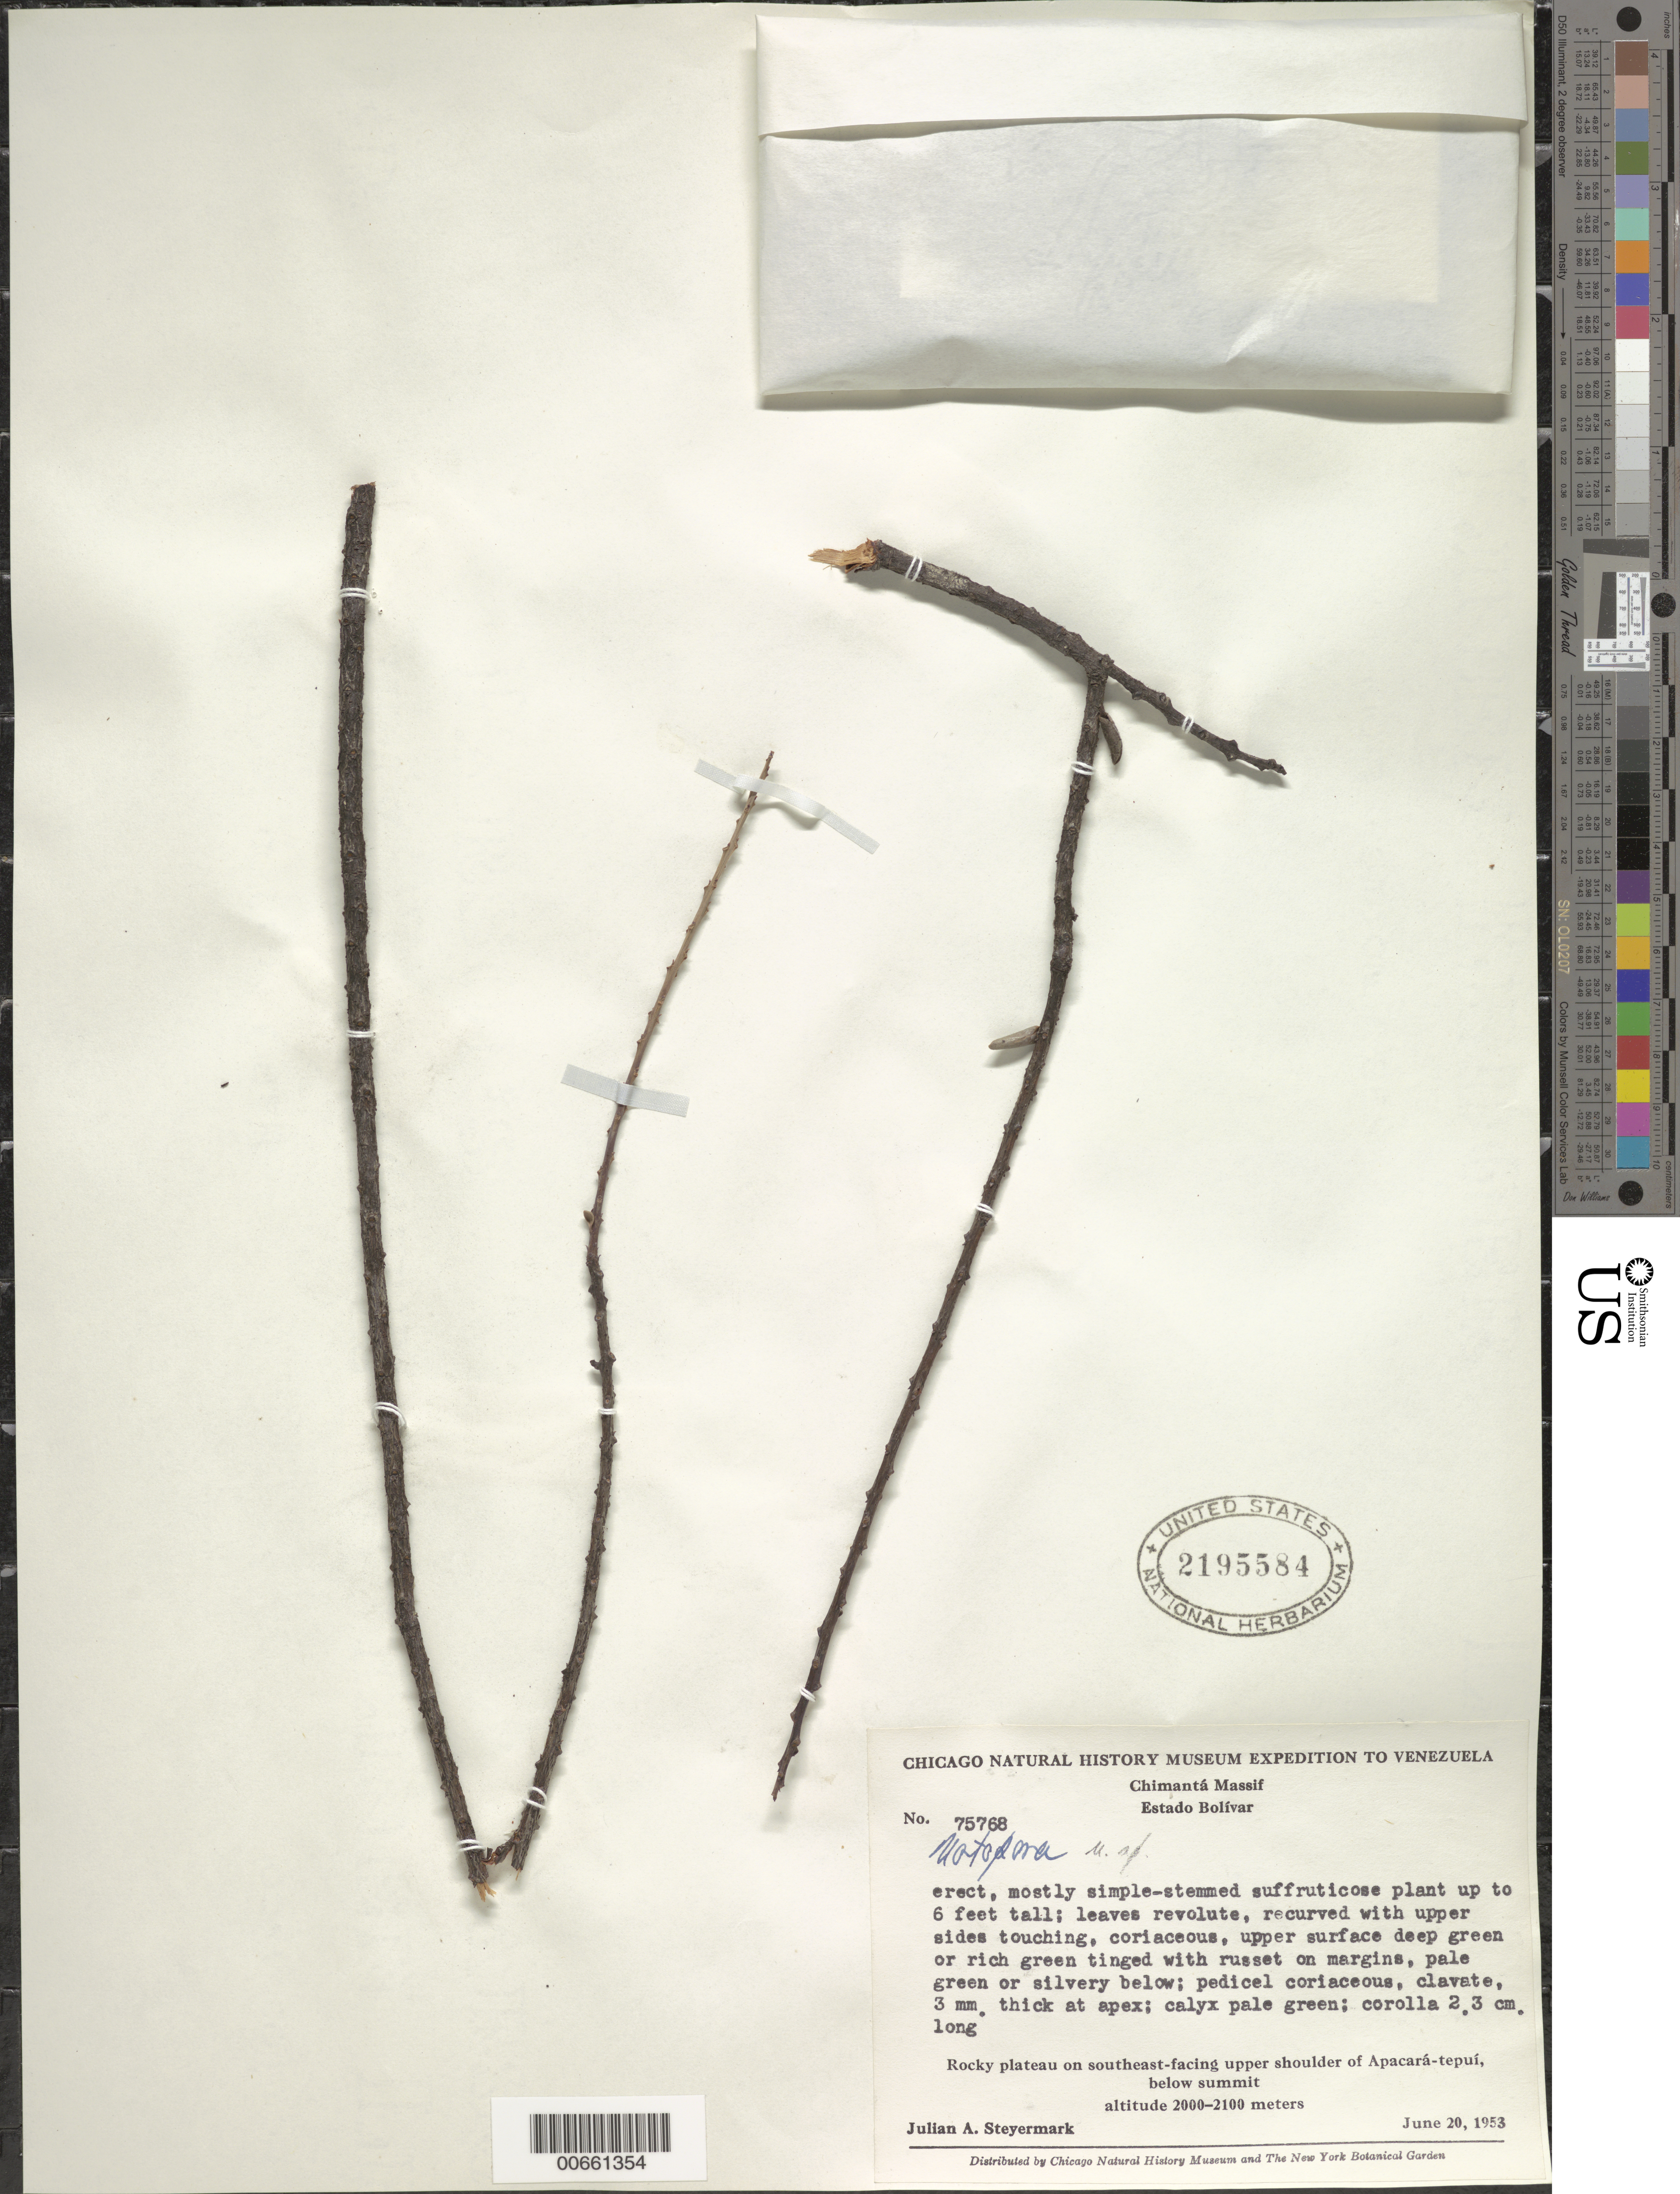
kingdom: Plantae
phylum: Tracheophyta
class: Magnoliopsida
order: Ericales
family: Ericaceae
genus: Notopora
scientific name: Notopora sp.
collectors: J. Steyermark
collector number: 75768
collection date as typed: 20-Jun-53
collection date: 1953-06-20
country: Venezuela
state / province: Bolívar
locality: Chimantá Massif, Apácara-tepuí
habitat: Rocky plateau, SE facing shoulder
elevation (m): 2000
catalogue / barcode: US 2195584